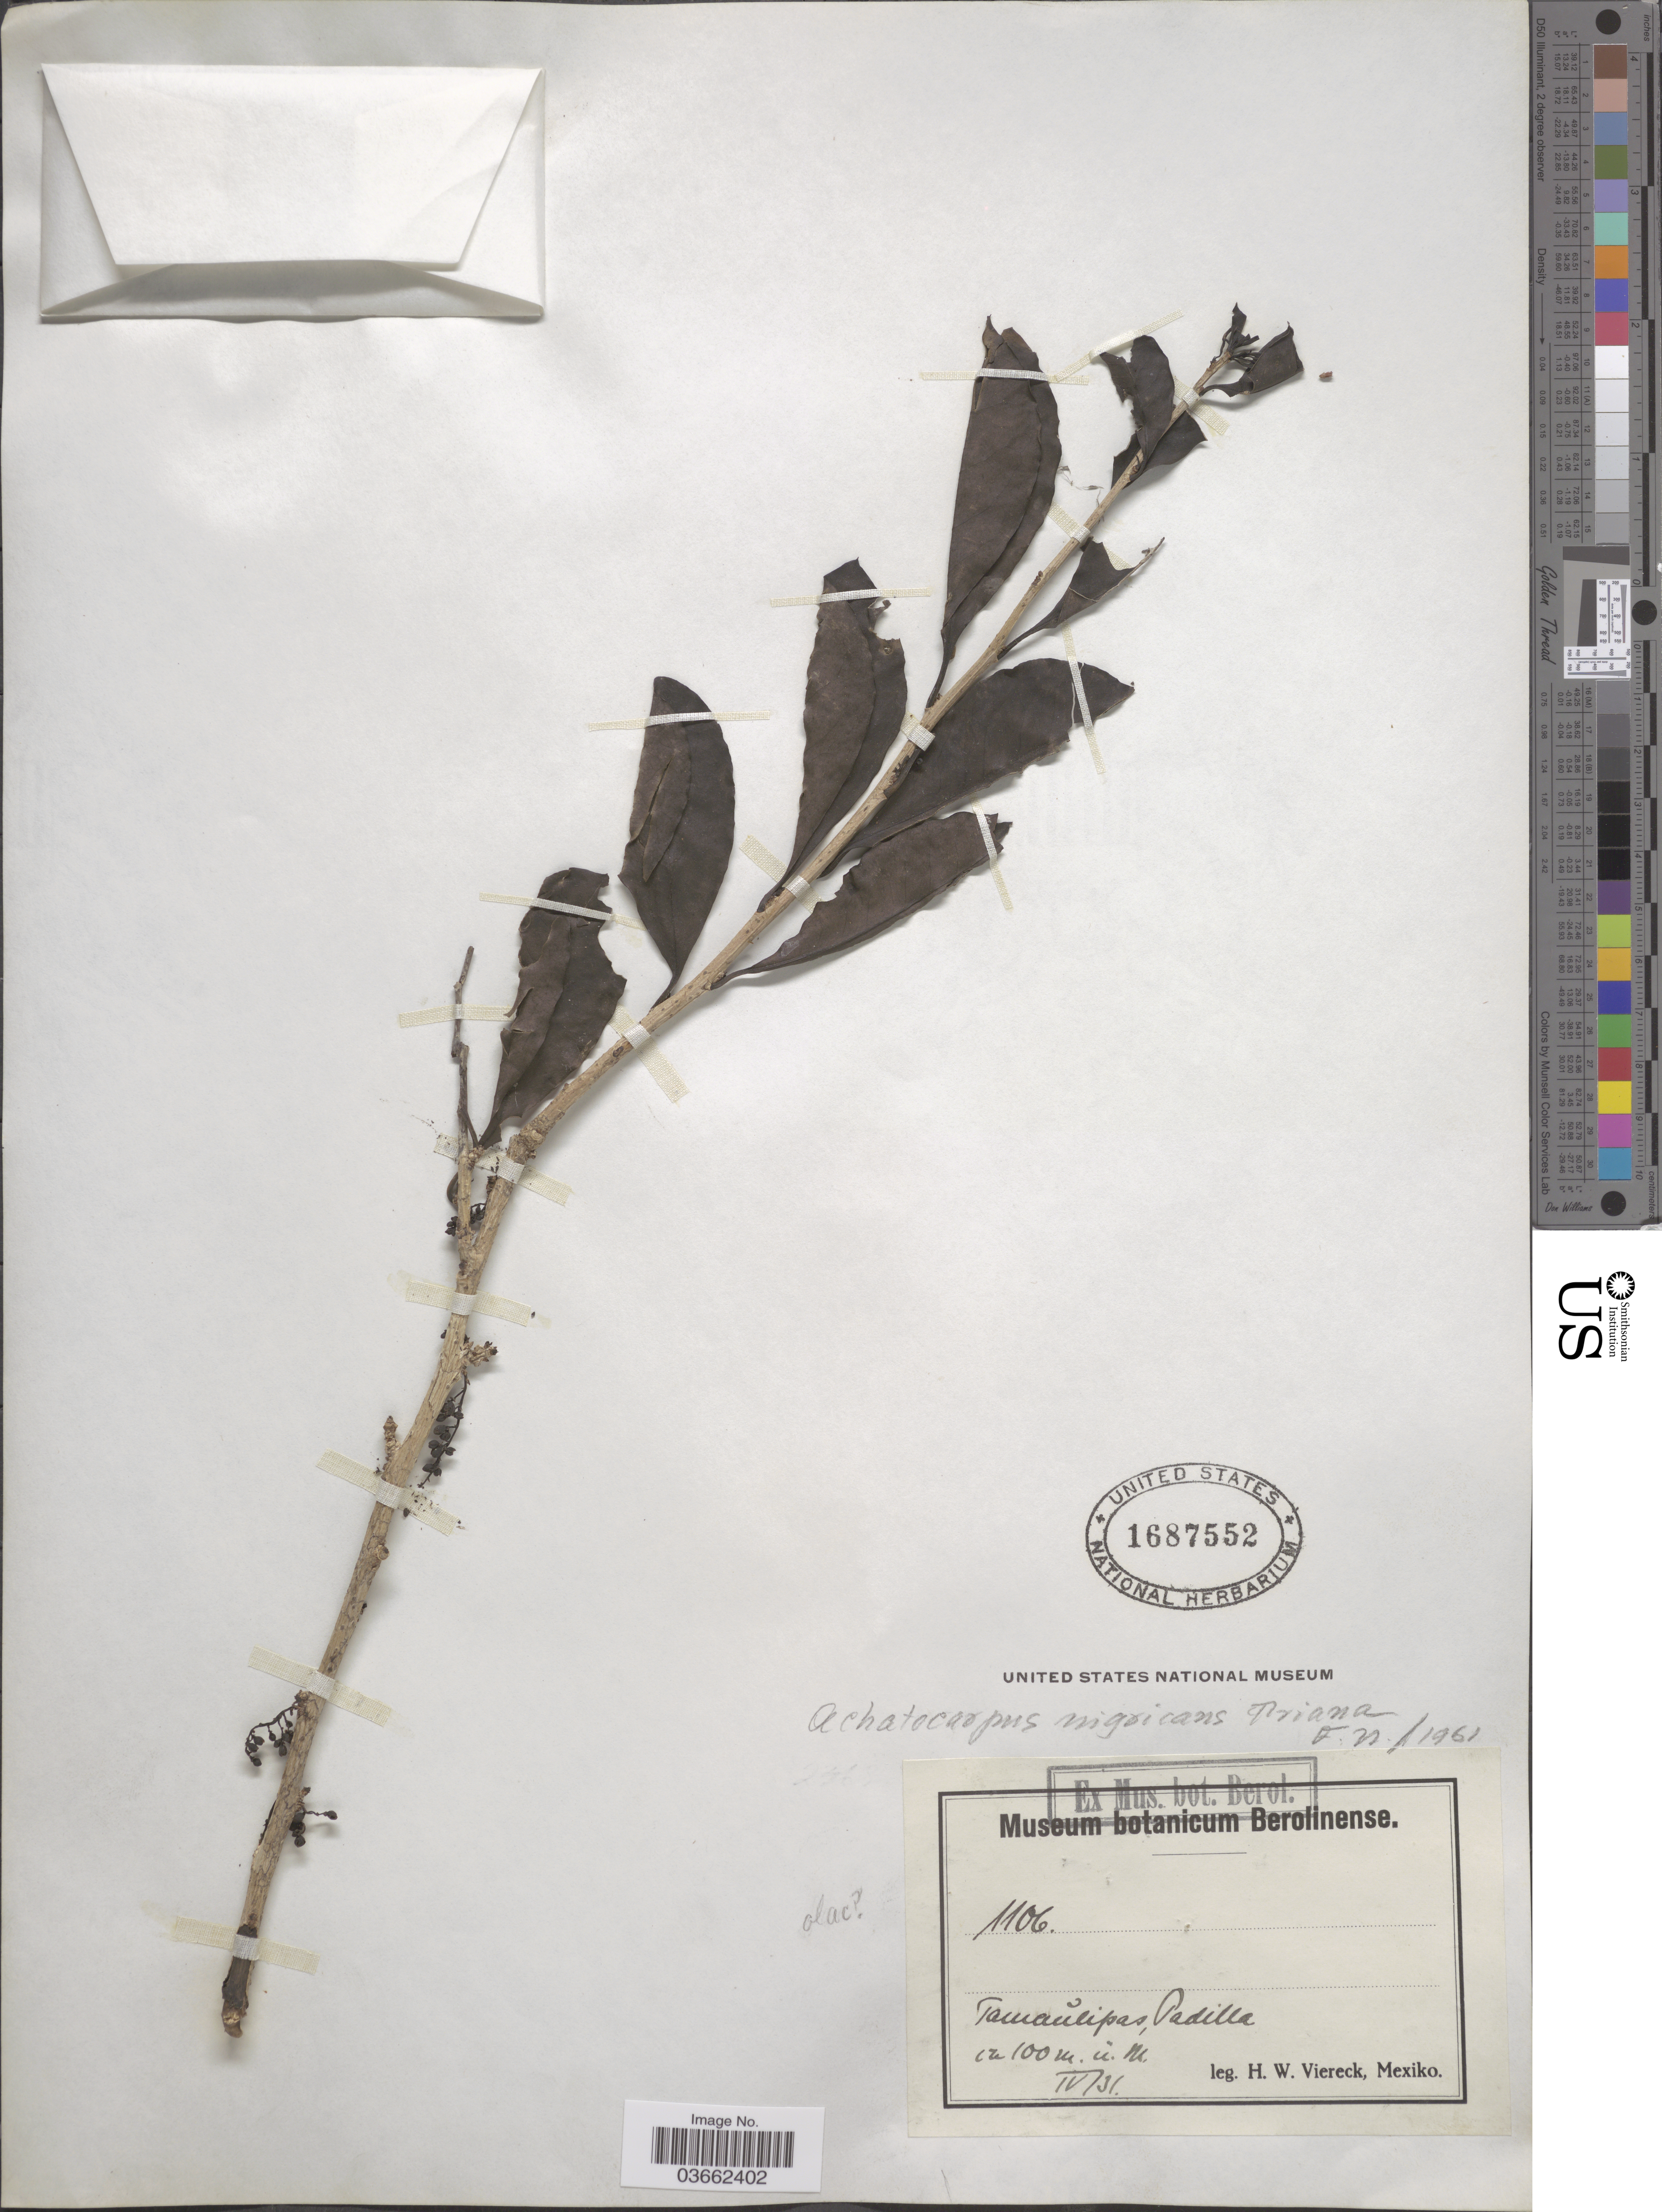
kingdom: Plantae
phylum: Tracheophyta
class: Magnoliopsida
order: Caryophyllales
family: Achatocarpaceae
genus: Achatocarpus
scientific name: Achatocarpus nigricans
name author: Triana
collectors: H. W. Viereck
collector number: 1106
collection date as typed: Transcribed d/m/y: /4/31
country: Mexico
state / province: Tamaulipas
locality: Padilla.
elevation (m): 100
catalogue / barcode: US 1687552